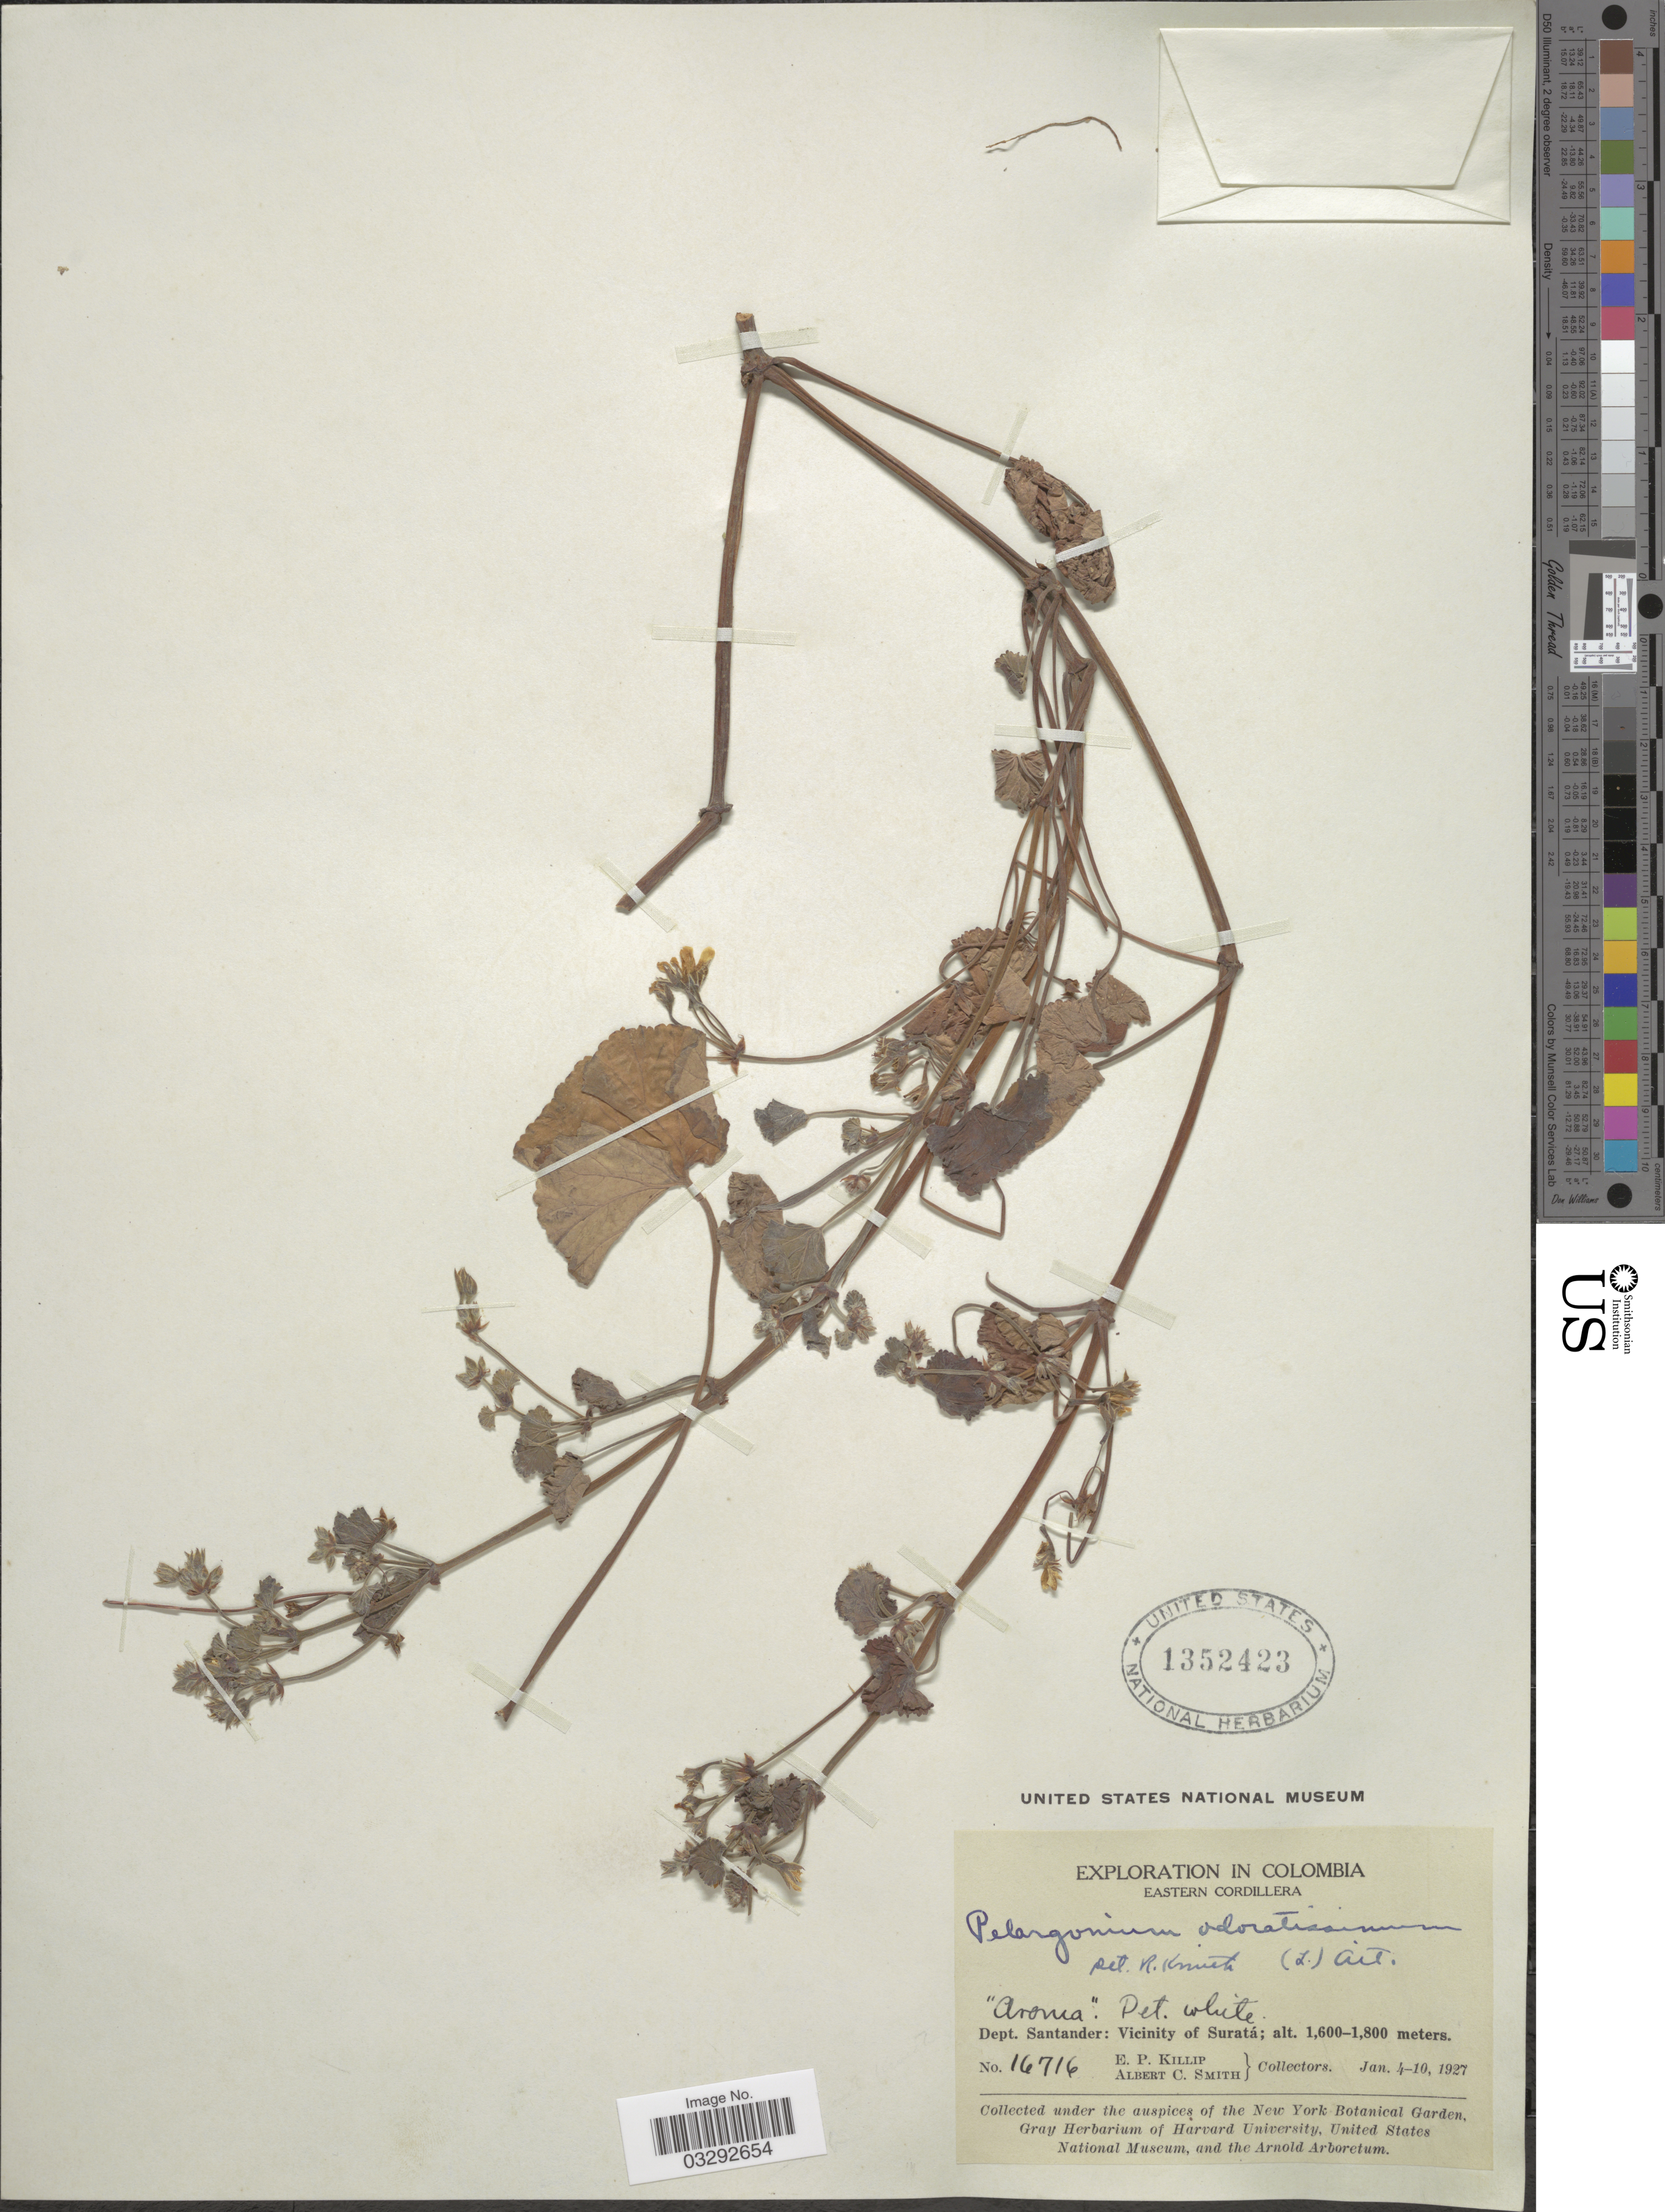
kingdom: Plantae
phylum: Tracheophyta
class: Magnoliopsida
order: Geraniales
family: Geraniaceae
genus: Pelargonium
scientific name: Pelargonium odoratissimum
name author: (L.) L'Hér.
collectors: E. P. Killip & A. C. Smith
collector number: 16716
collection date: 1927-01-04/1927-01-10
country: Colombia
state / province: Santander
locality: Eastern Cordillera. Dept. Santander: Vicinity of Suratá.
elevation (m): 1600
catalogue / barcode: US 1352423